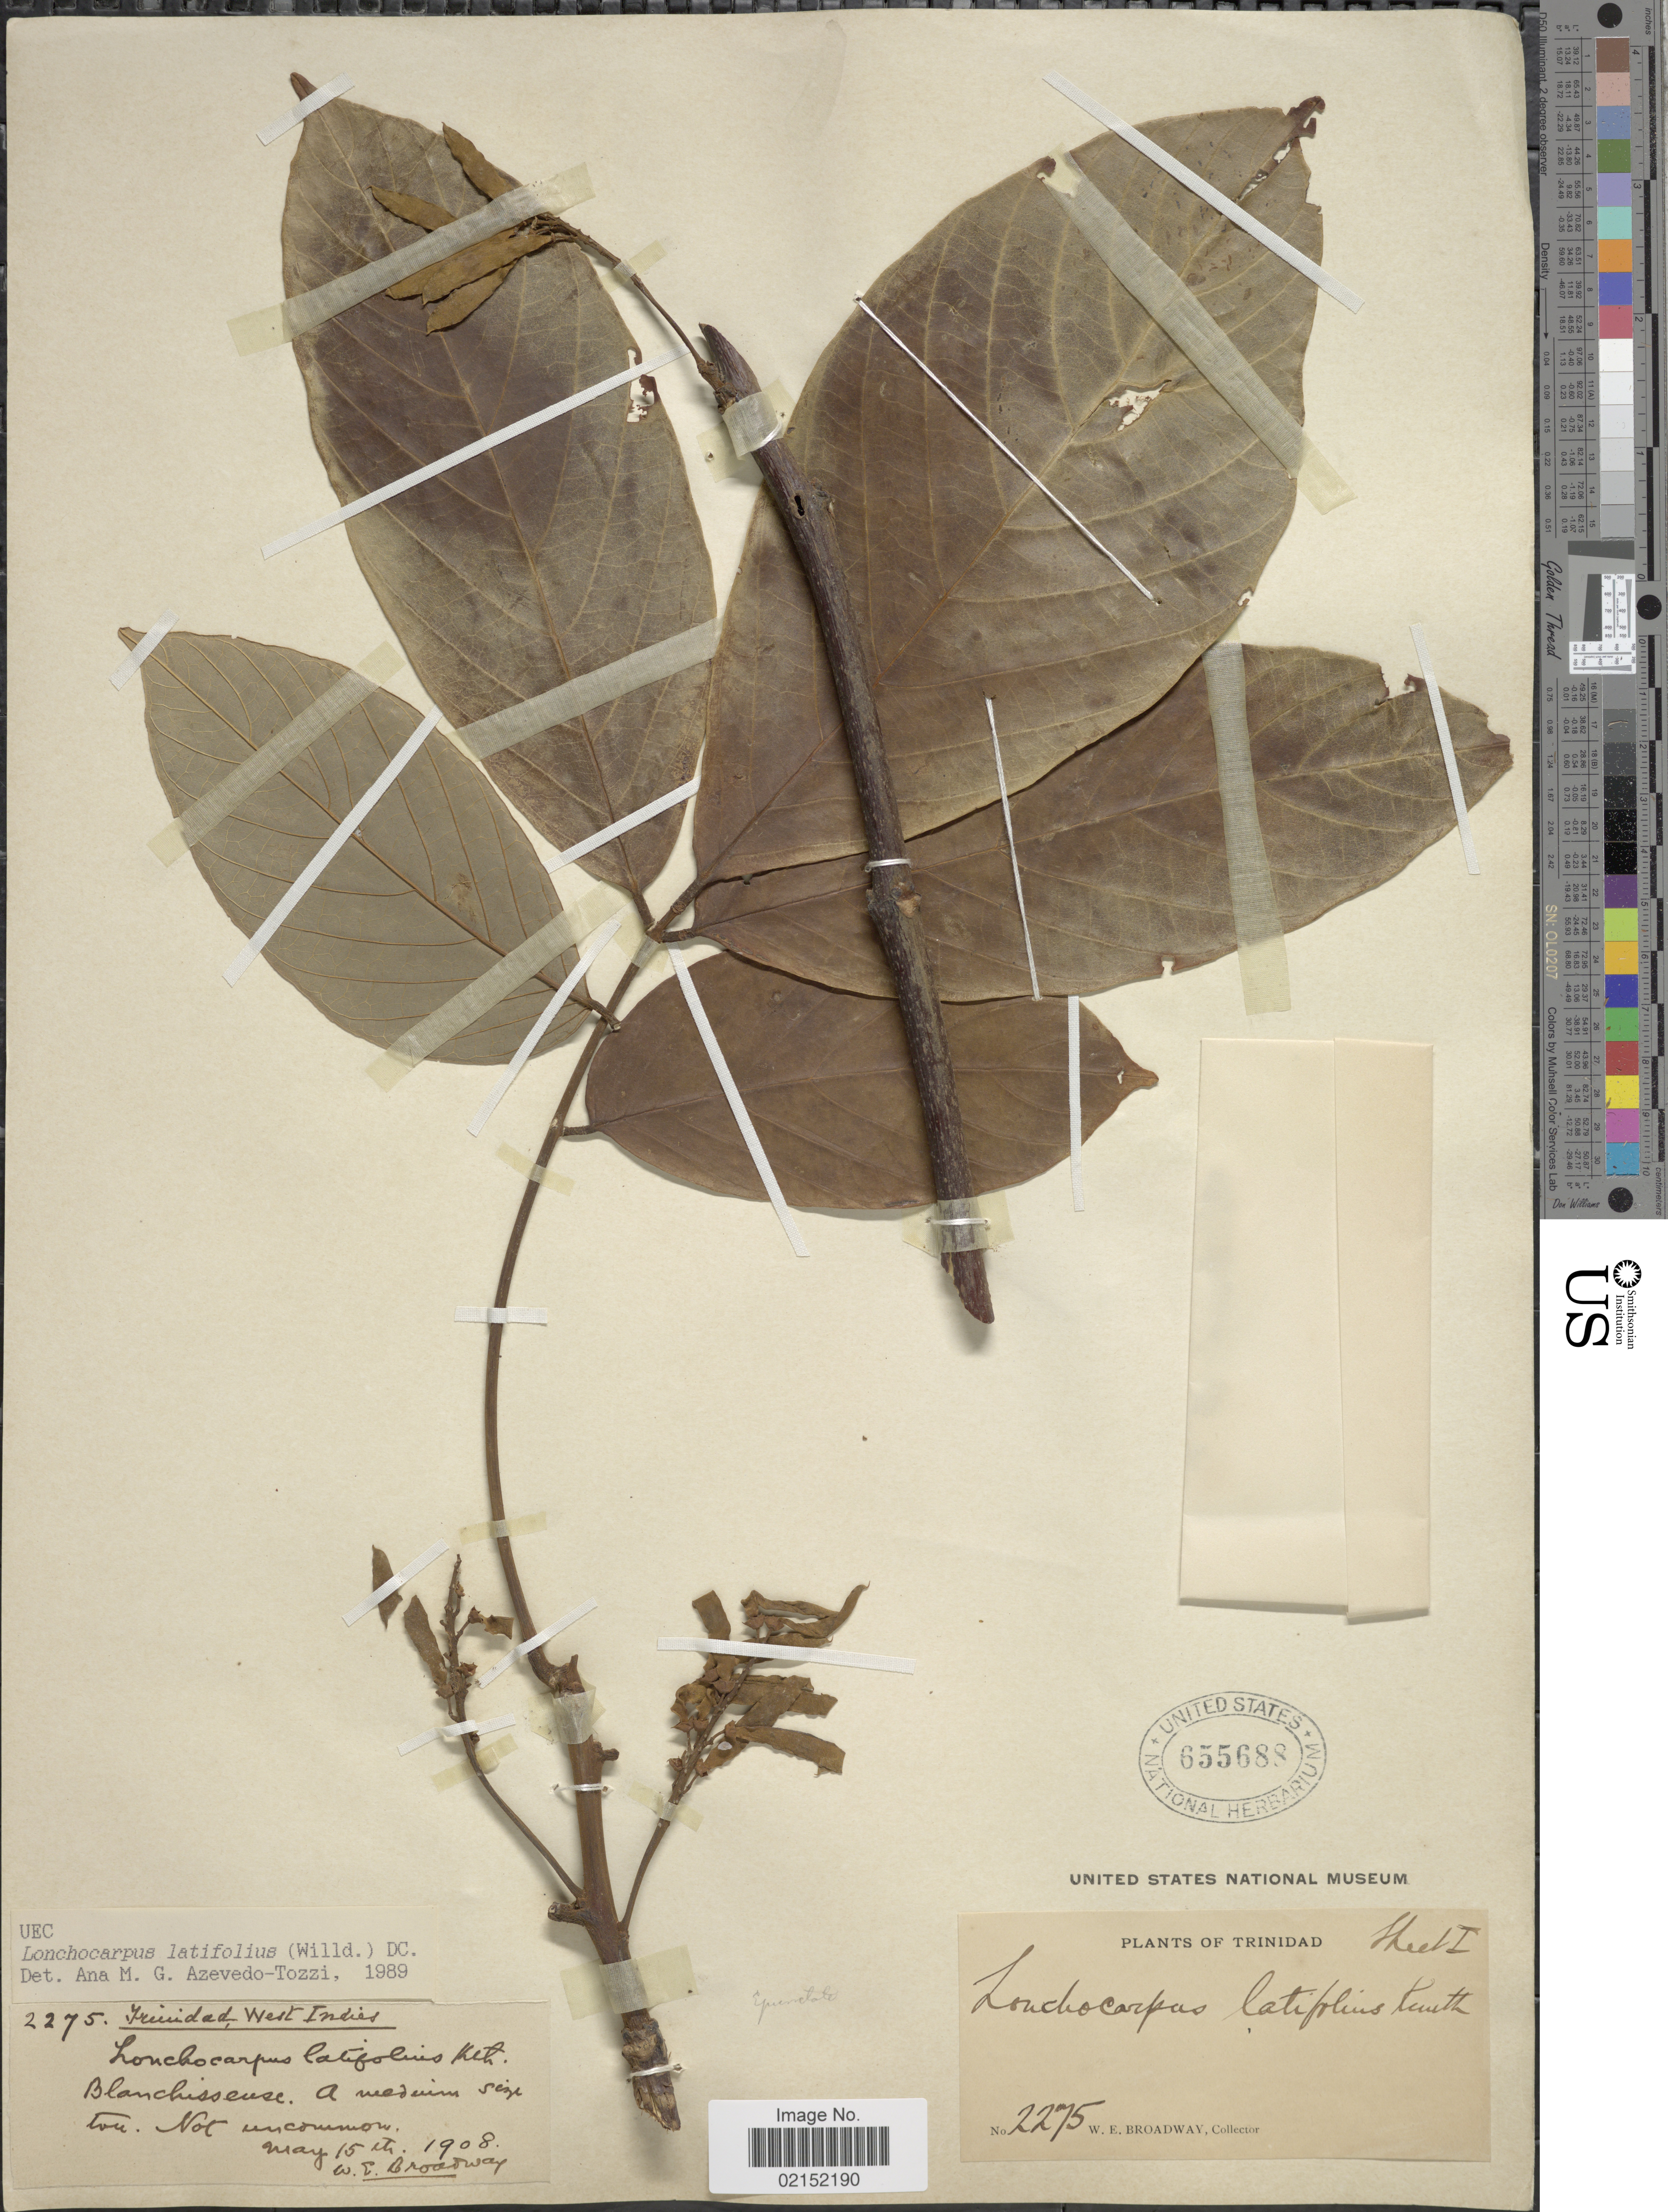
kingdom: Plantae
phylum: Tracheophyta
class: Magnoliopsida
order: Fabales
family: Fabaceae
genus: Lonchocarpus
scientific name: Lonchocarpus latifolius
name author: (Willd.) Kunth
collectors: W. E. Broadway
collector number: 2275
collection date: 1908-05-15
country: Trinidad and Tobago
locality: Trinidad, Blanchisseuse.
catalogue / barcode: US 655688